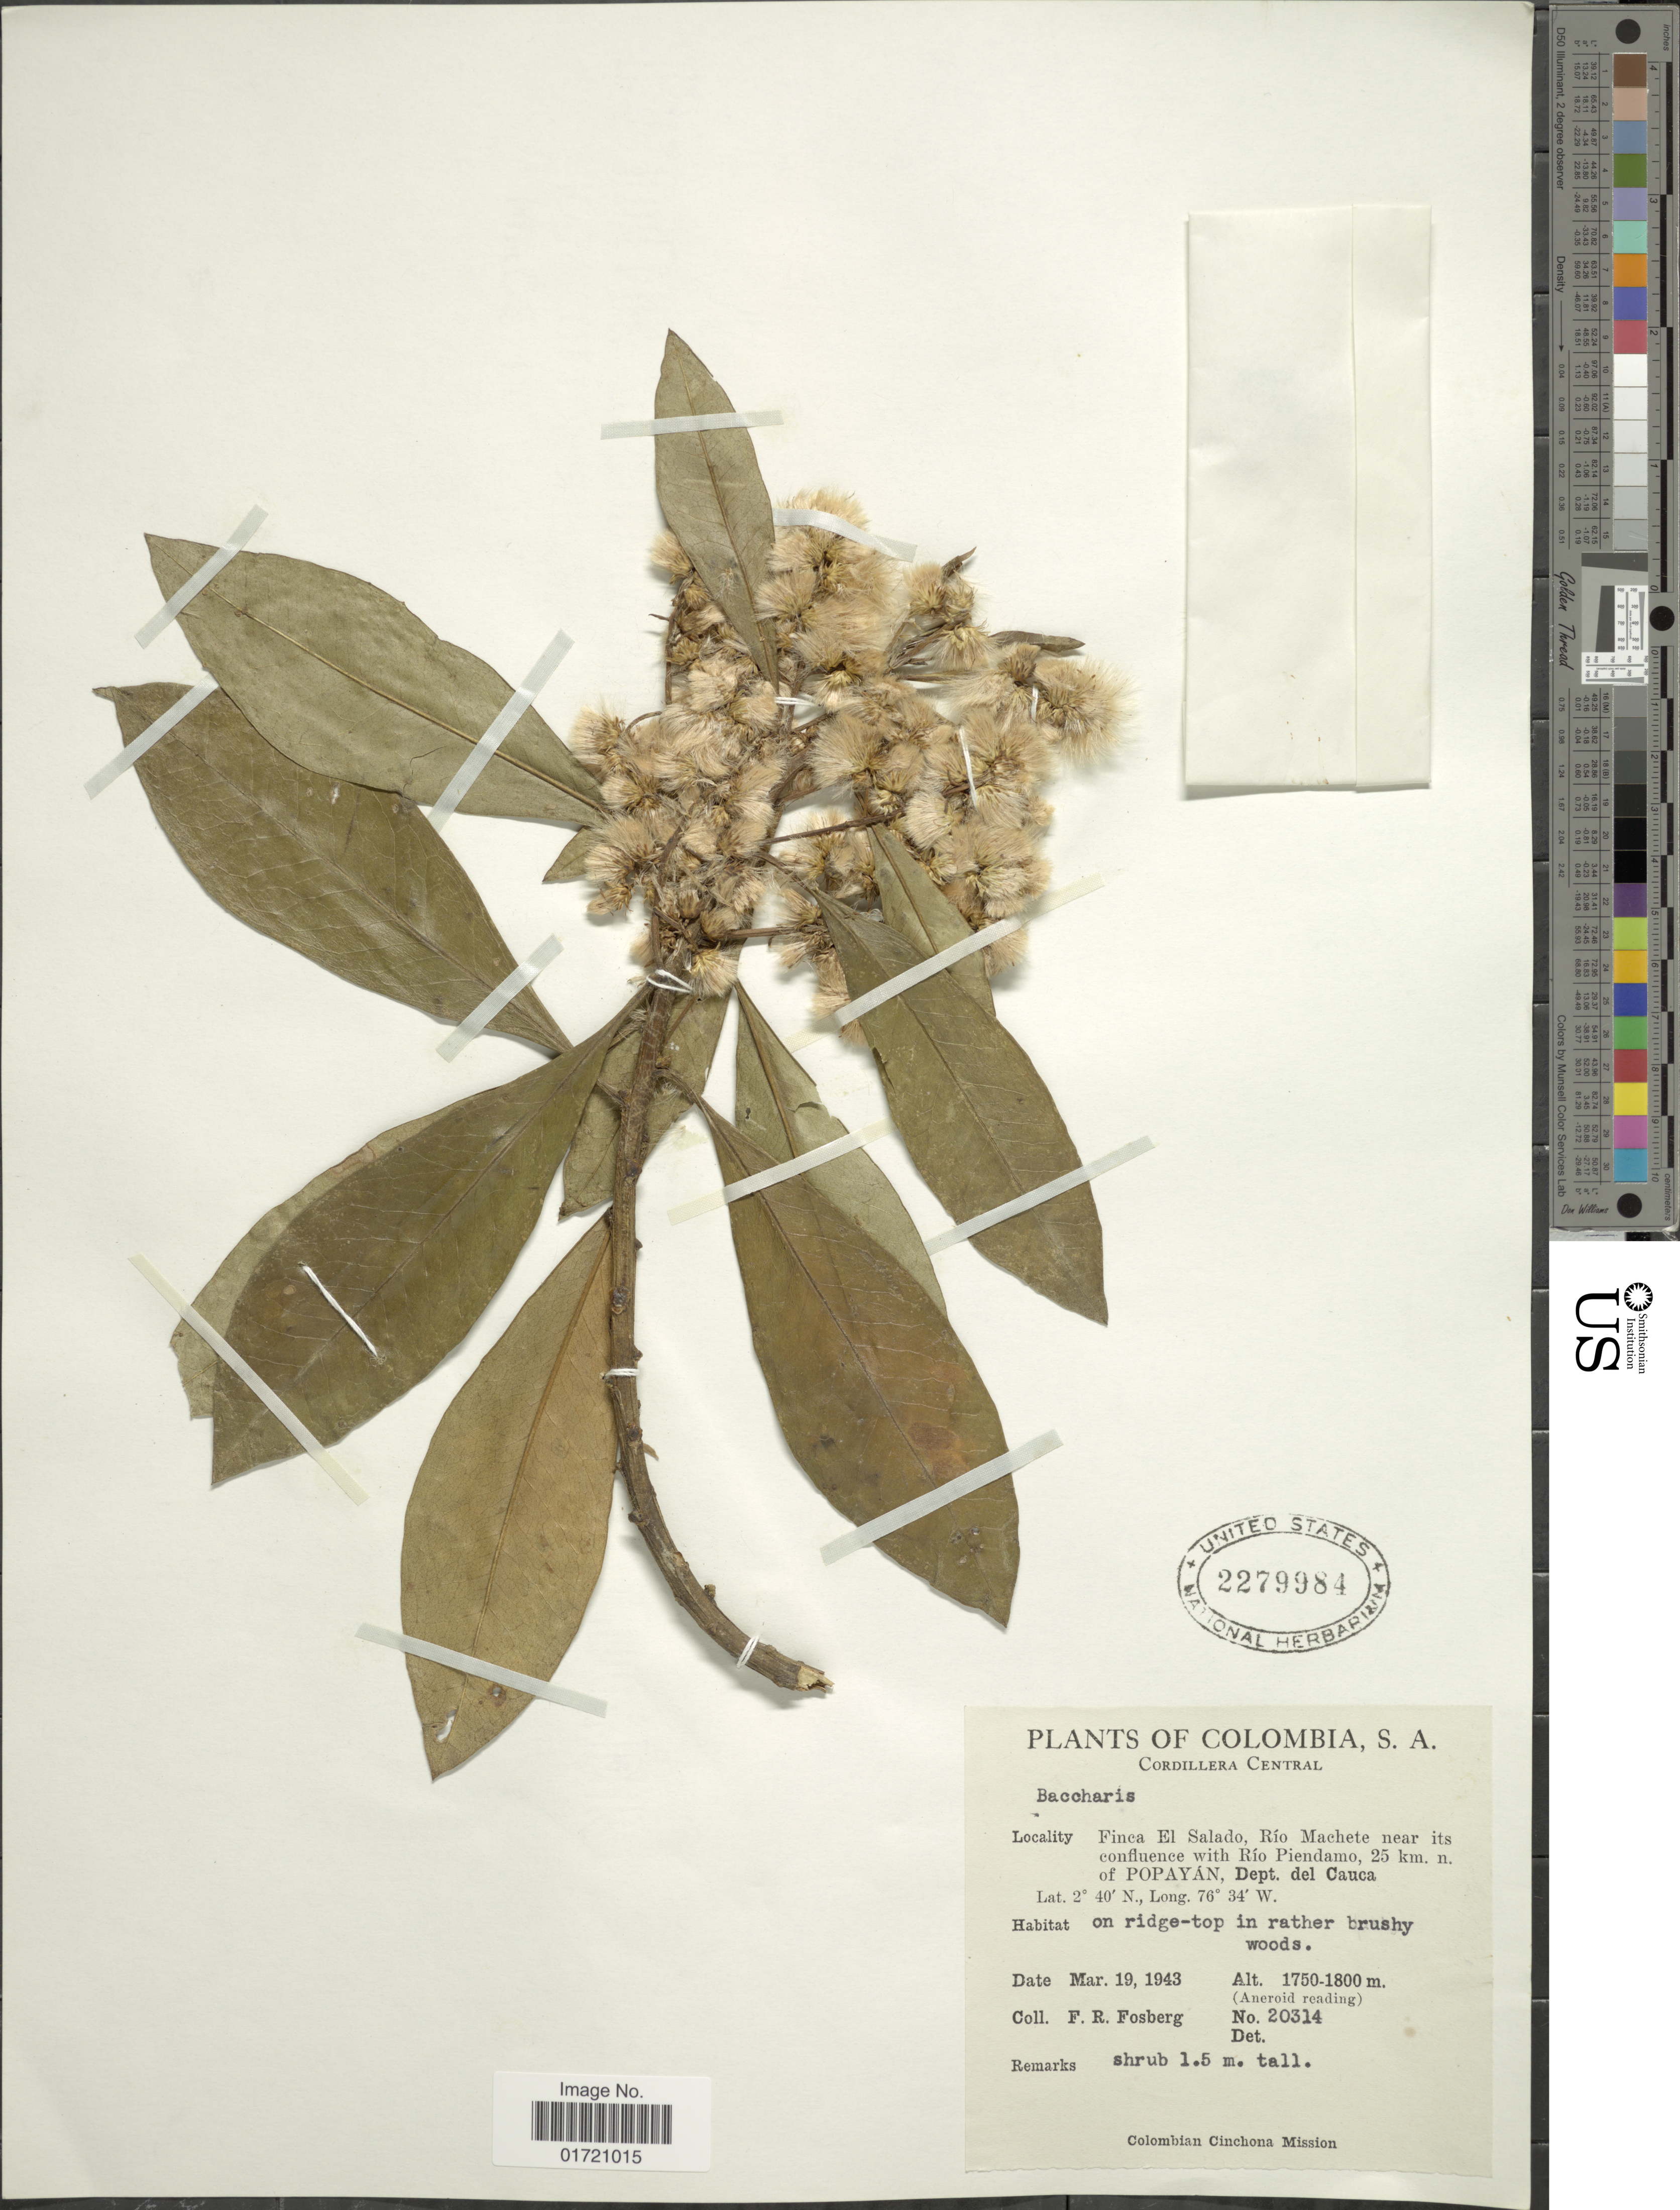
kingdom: Plantae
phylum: Tracheophyta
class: Magnoliopsida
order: Asterales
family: Asteraceae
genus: Baccharis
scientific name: Baccharis nitida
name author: (Ruiz & Pav.) Pers.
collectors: F. R. Fosberg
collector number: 20314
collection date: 1943-03-19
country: Colombia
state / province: Cauca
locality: Colombia, S.A. Cordillera Central. Finca El Salado, Río Machete near its confluence with Río Piendamo, 25 km. n. of Popayán, Dept. del Cauca.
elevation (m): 1750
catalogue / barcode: US 2279984